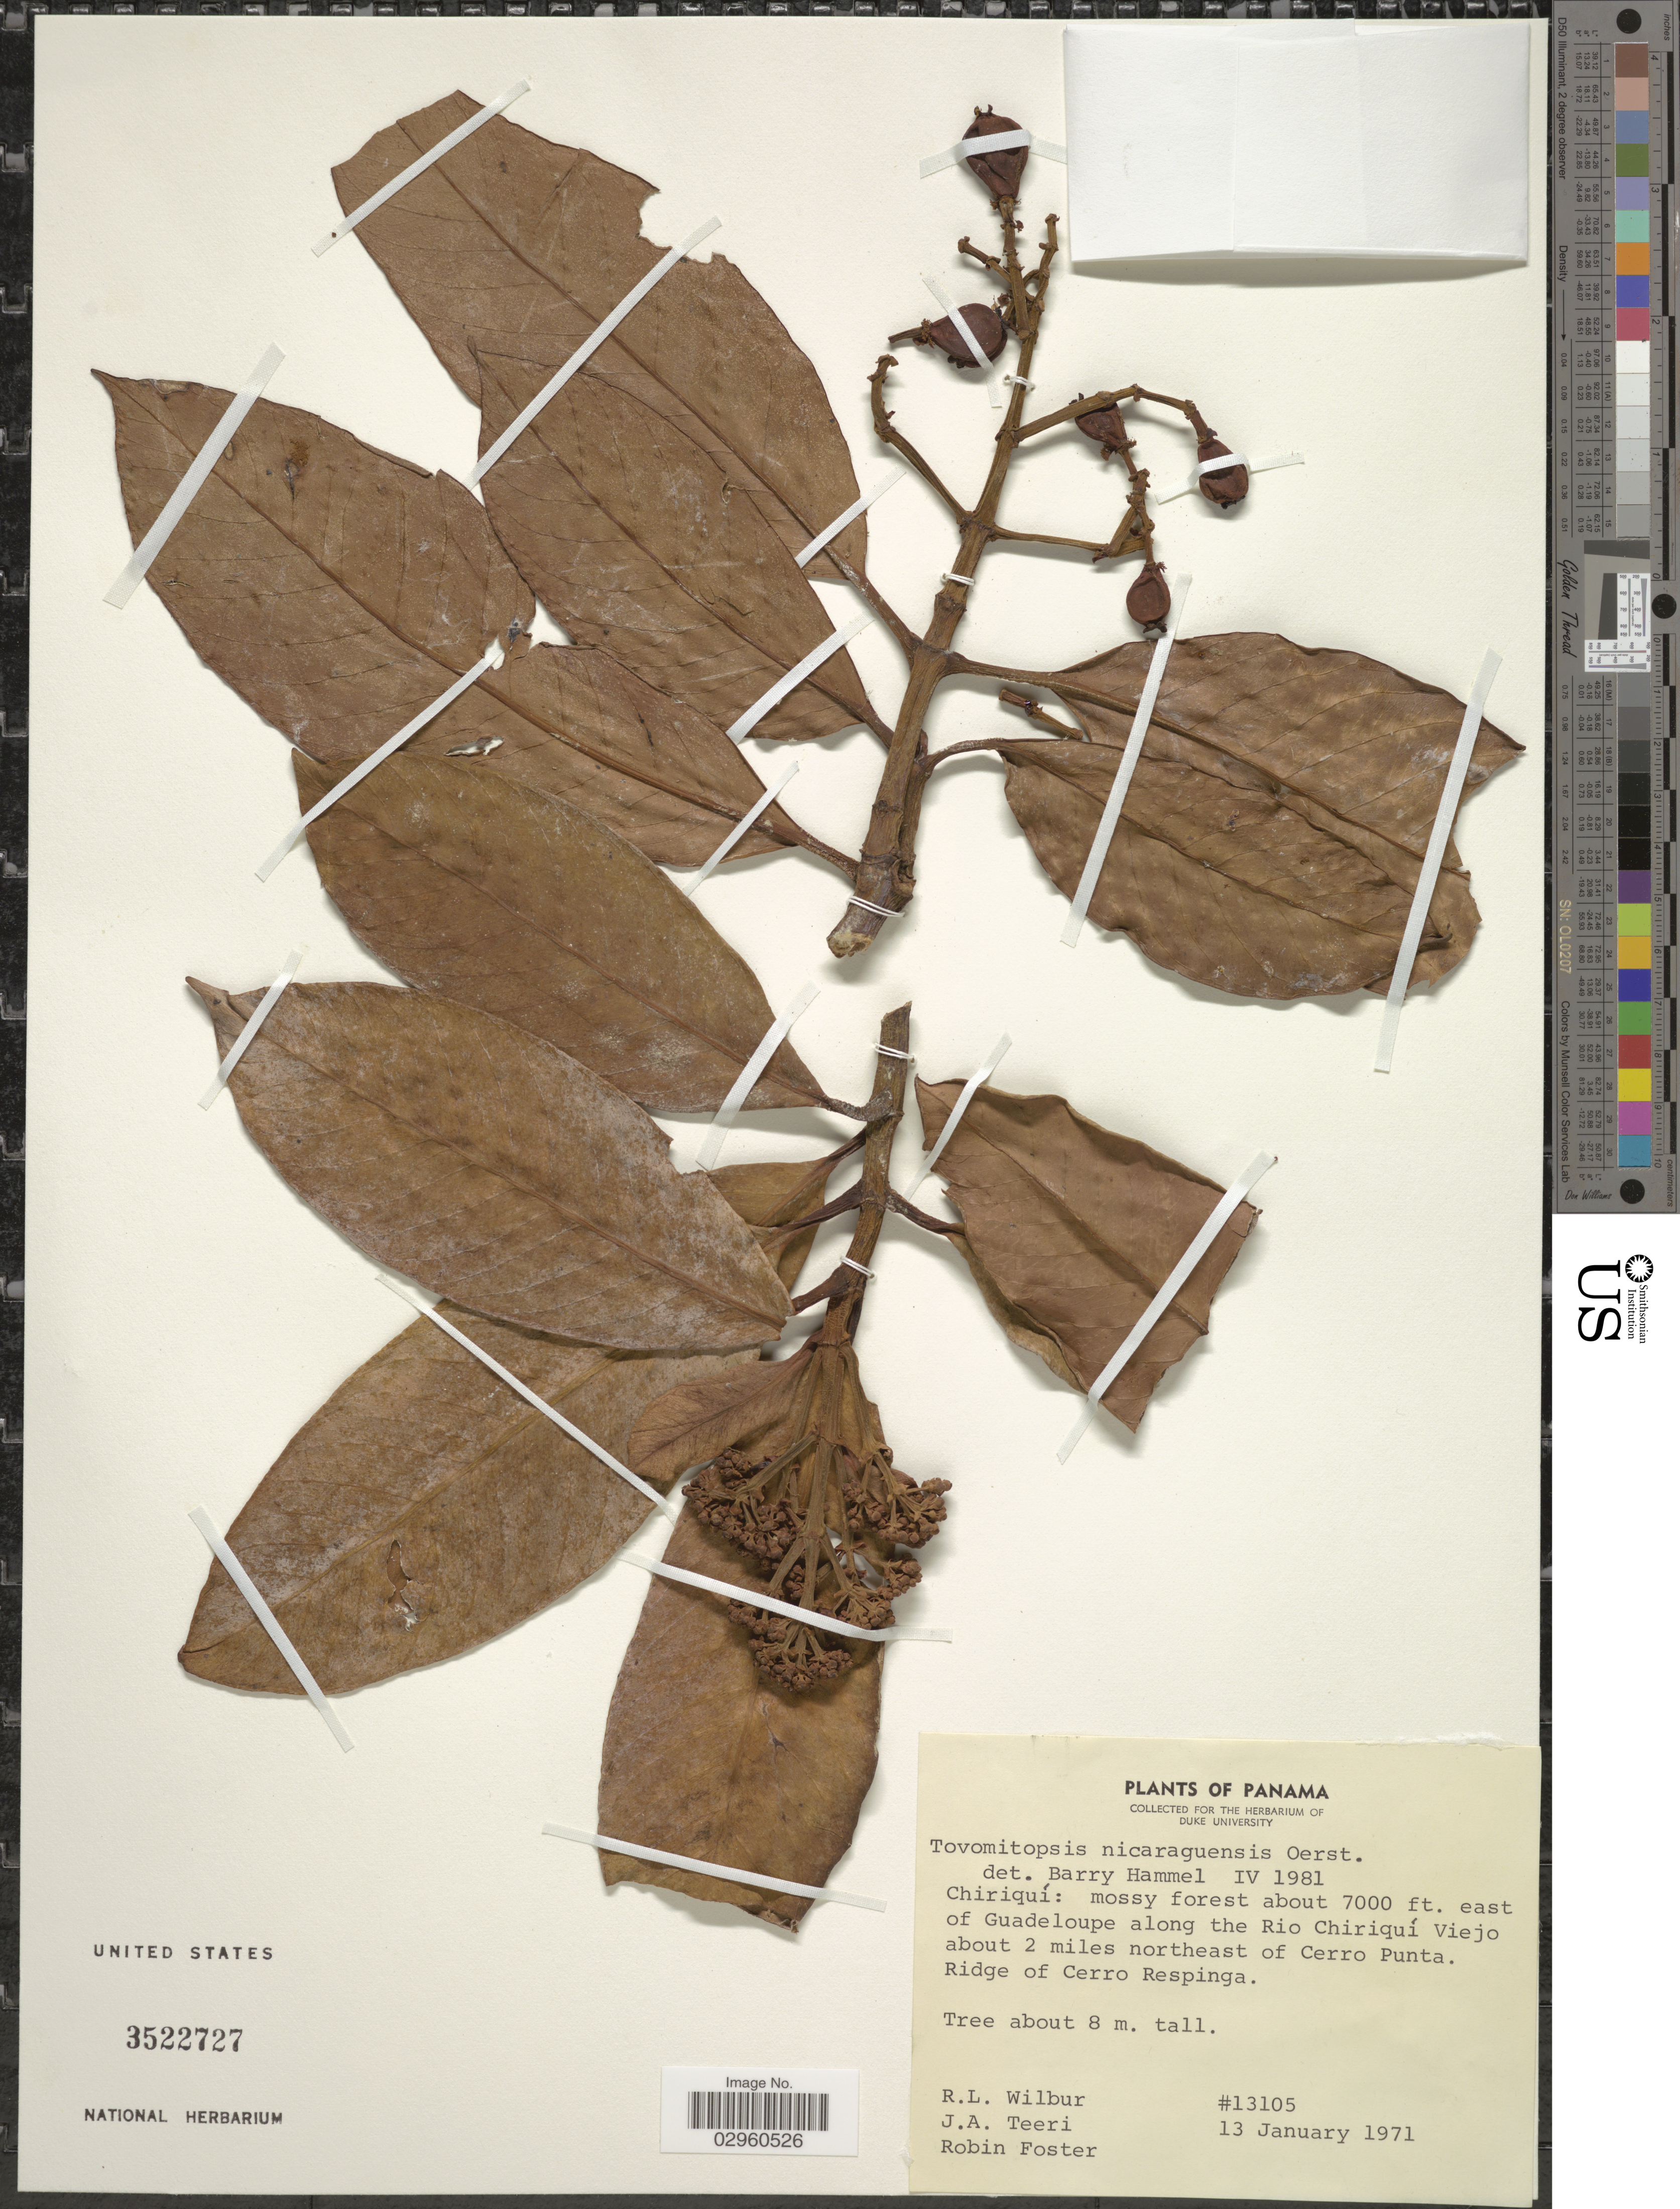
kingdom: Plantae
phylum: Tracheophyta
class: Magnoliopsida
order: Malpighiales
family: Clusiaceae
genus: Chrysochlamys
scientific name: Chrysochlamys nicaraguensis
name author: (Oerst. et al.) Hemsl.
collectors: R. L. Wilbur, J. Teeri & R. B. Foster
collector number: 13105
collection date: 1971-01-13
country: Panama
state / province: Chiriqui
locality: Chiriquí: mossy forest about 7000 ft. east of Guadeloupe along the Rio Chiriquí Viejo about 2 miles northeast of Cerro Punta. Ridge of Cerro Respinga.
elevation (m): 2134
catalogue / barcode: US 3522727